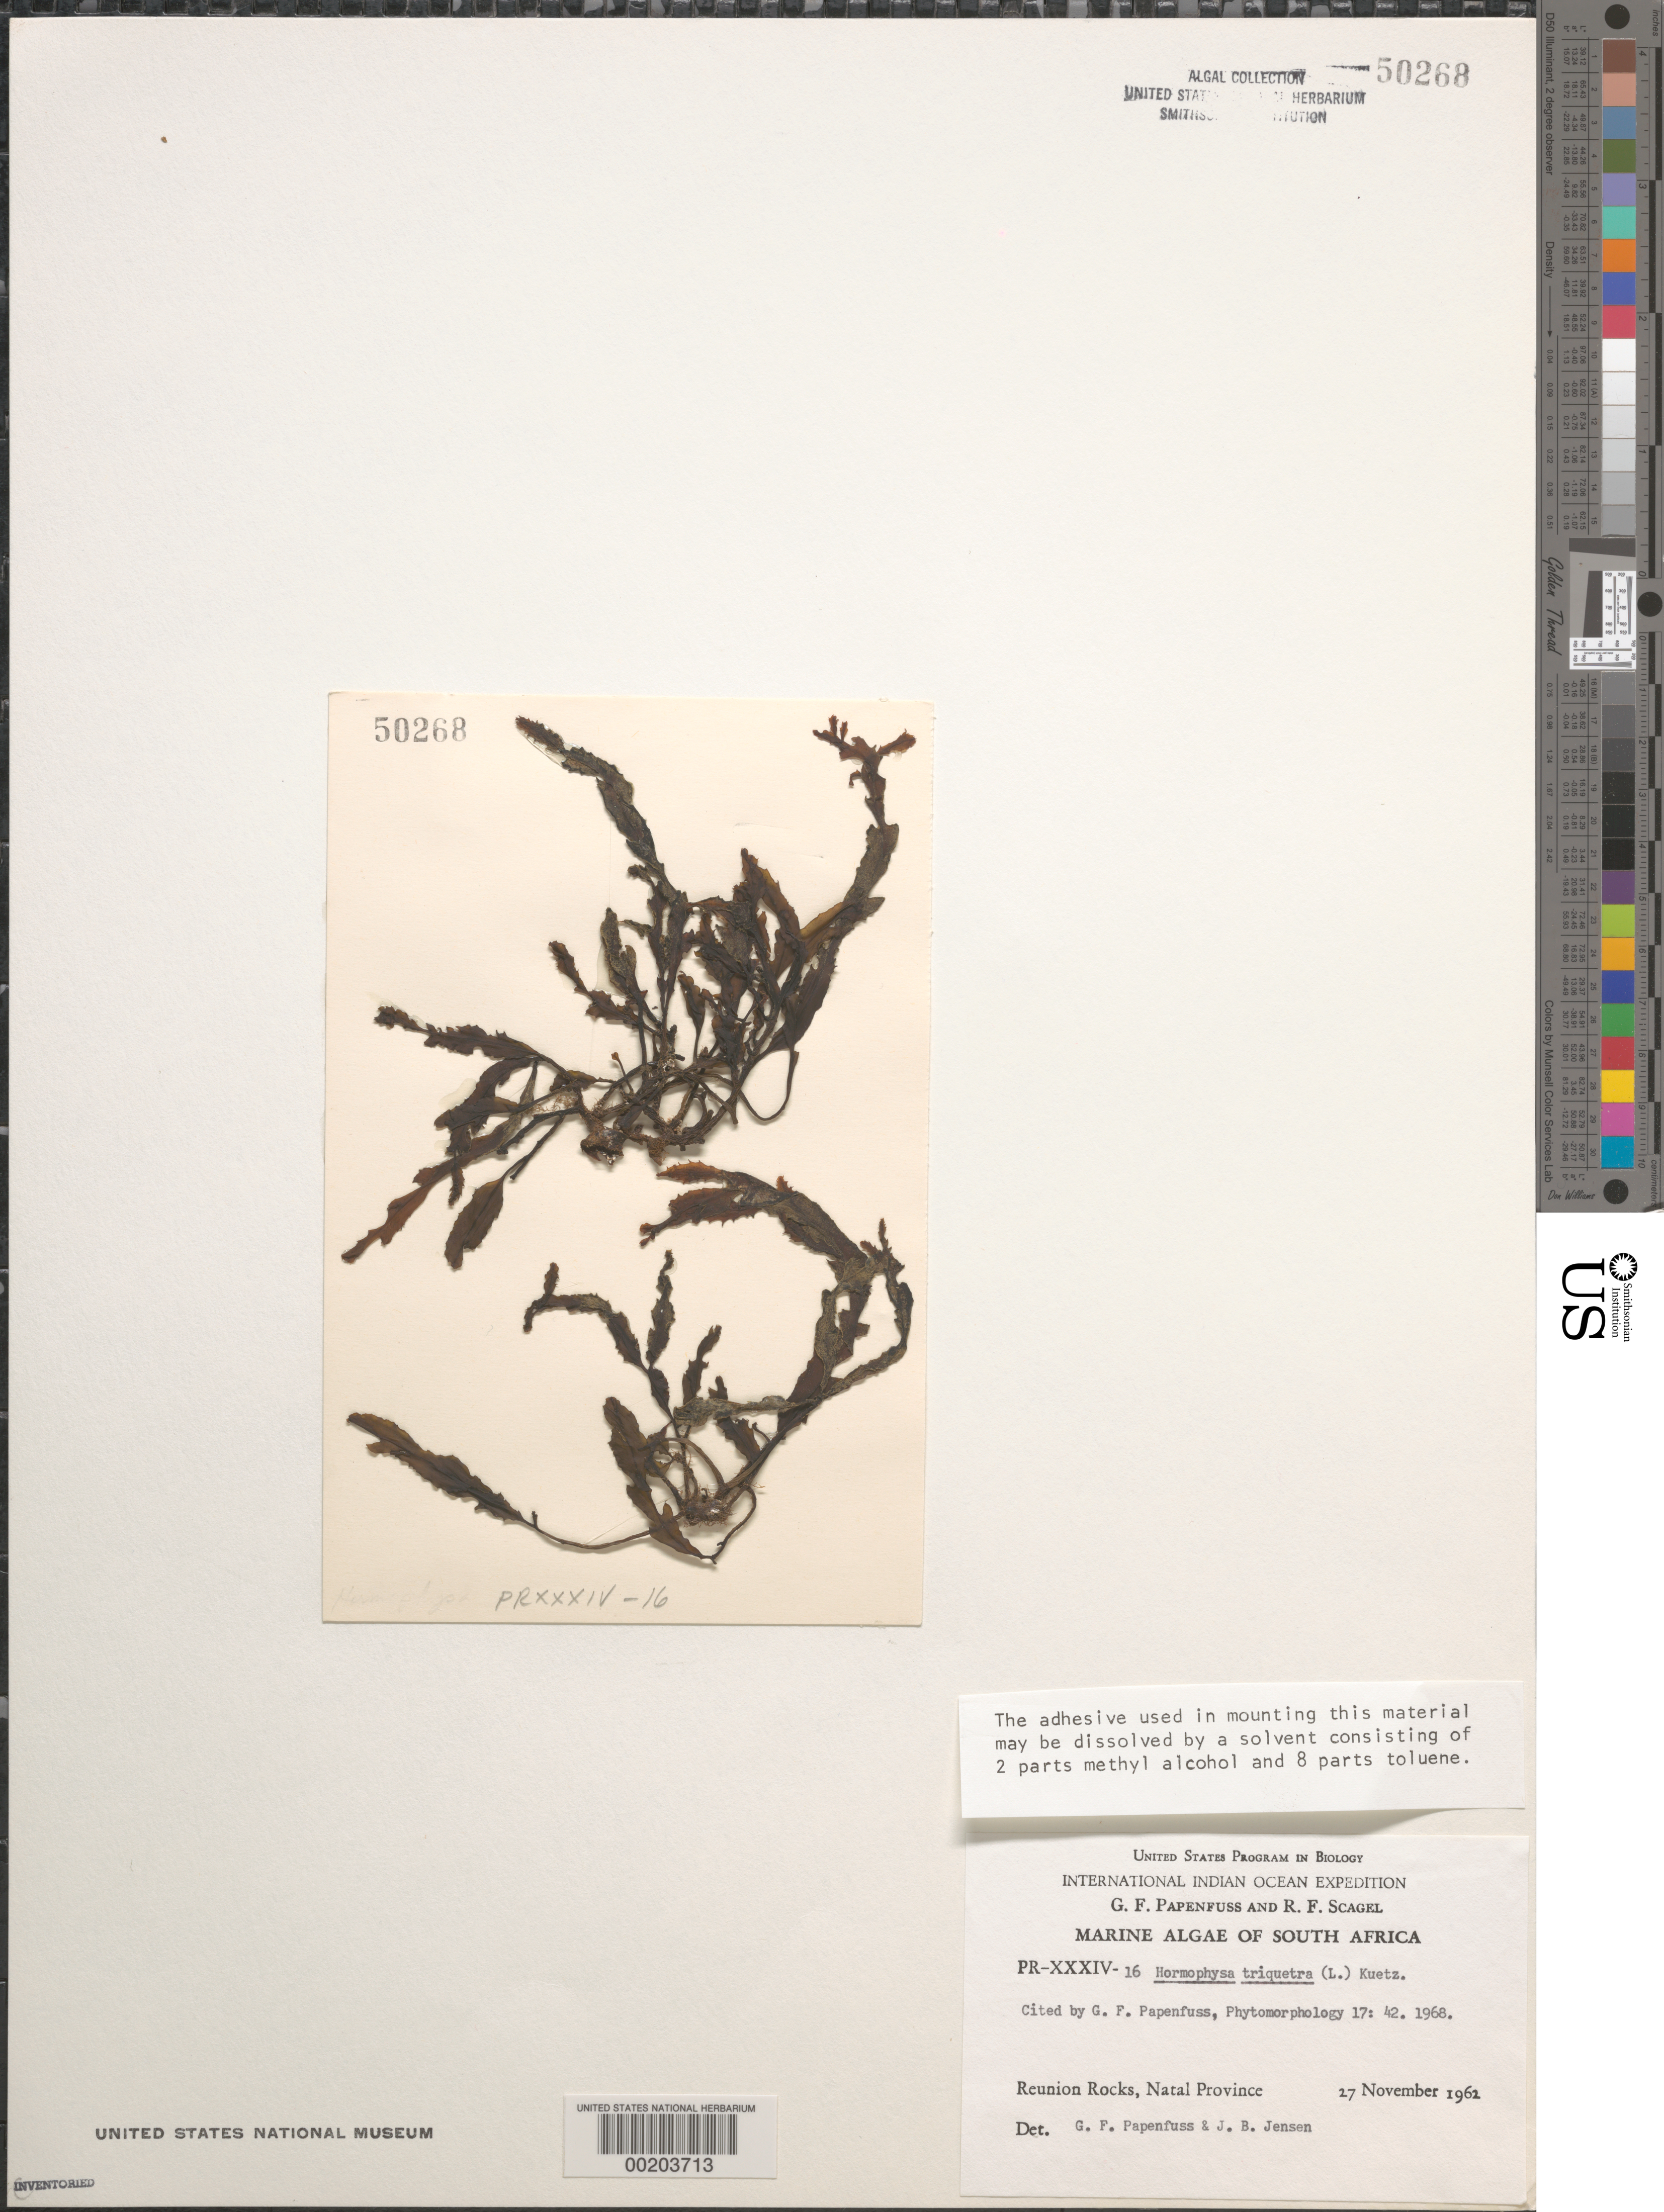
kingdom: Chromista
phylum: Ochrophyta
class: Phaeophyceae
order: Fucales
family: Sargassaceae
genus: Hormophysa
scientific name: Hormophysa cuneiformis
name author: (J.F. Gmel.) P.C. Silva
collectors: G. Papenfuss & R. F. Scagel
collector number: PR-XXXIV-16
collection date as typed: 27 Nov 1962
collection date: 1962-11-27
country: South Africa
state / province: KwaZulu-Natal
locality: Reunion Rocks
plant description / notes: International Indian Ocean Expedition, 1962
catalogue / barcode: US 50268